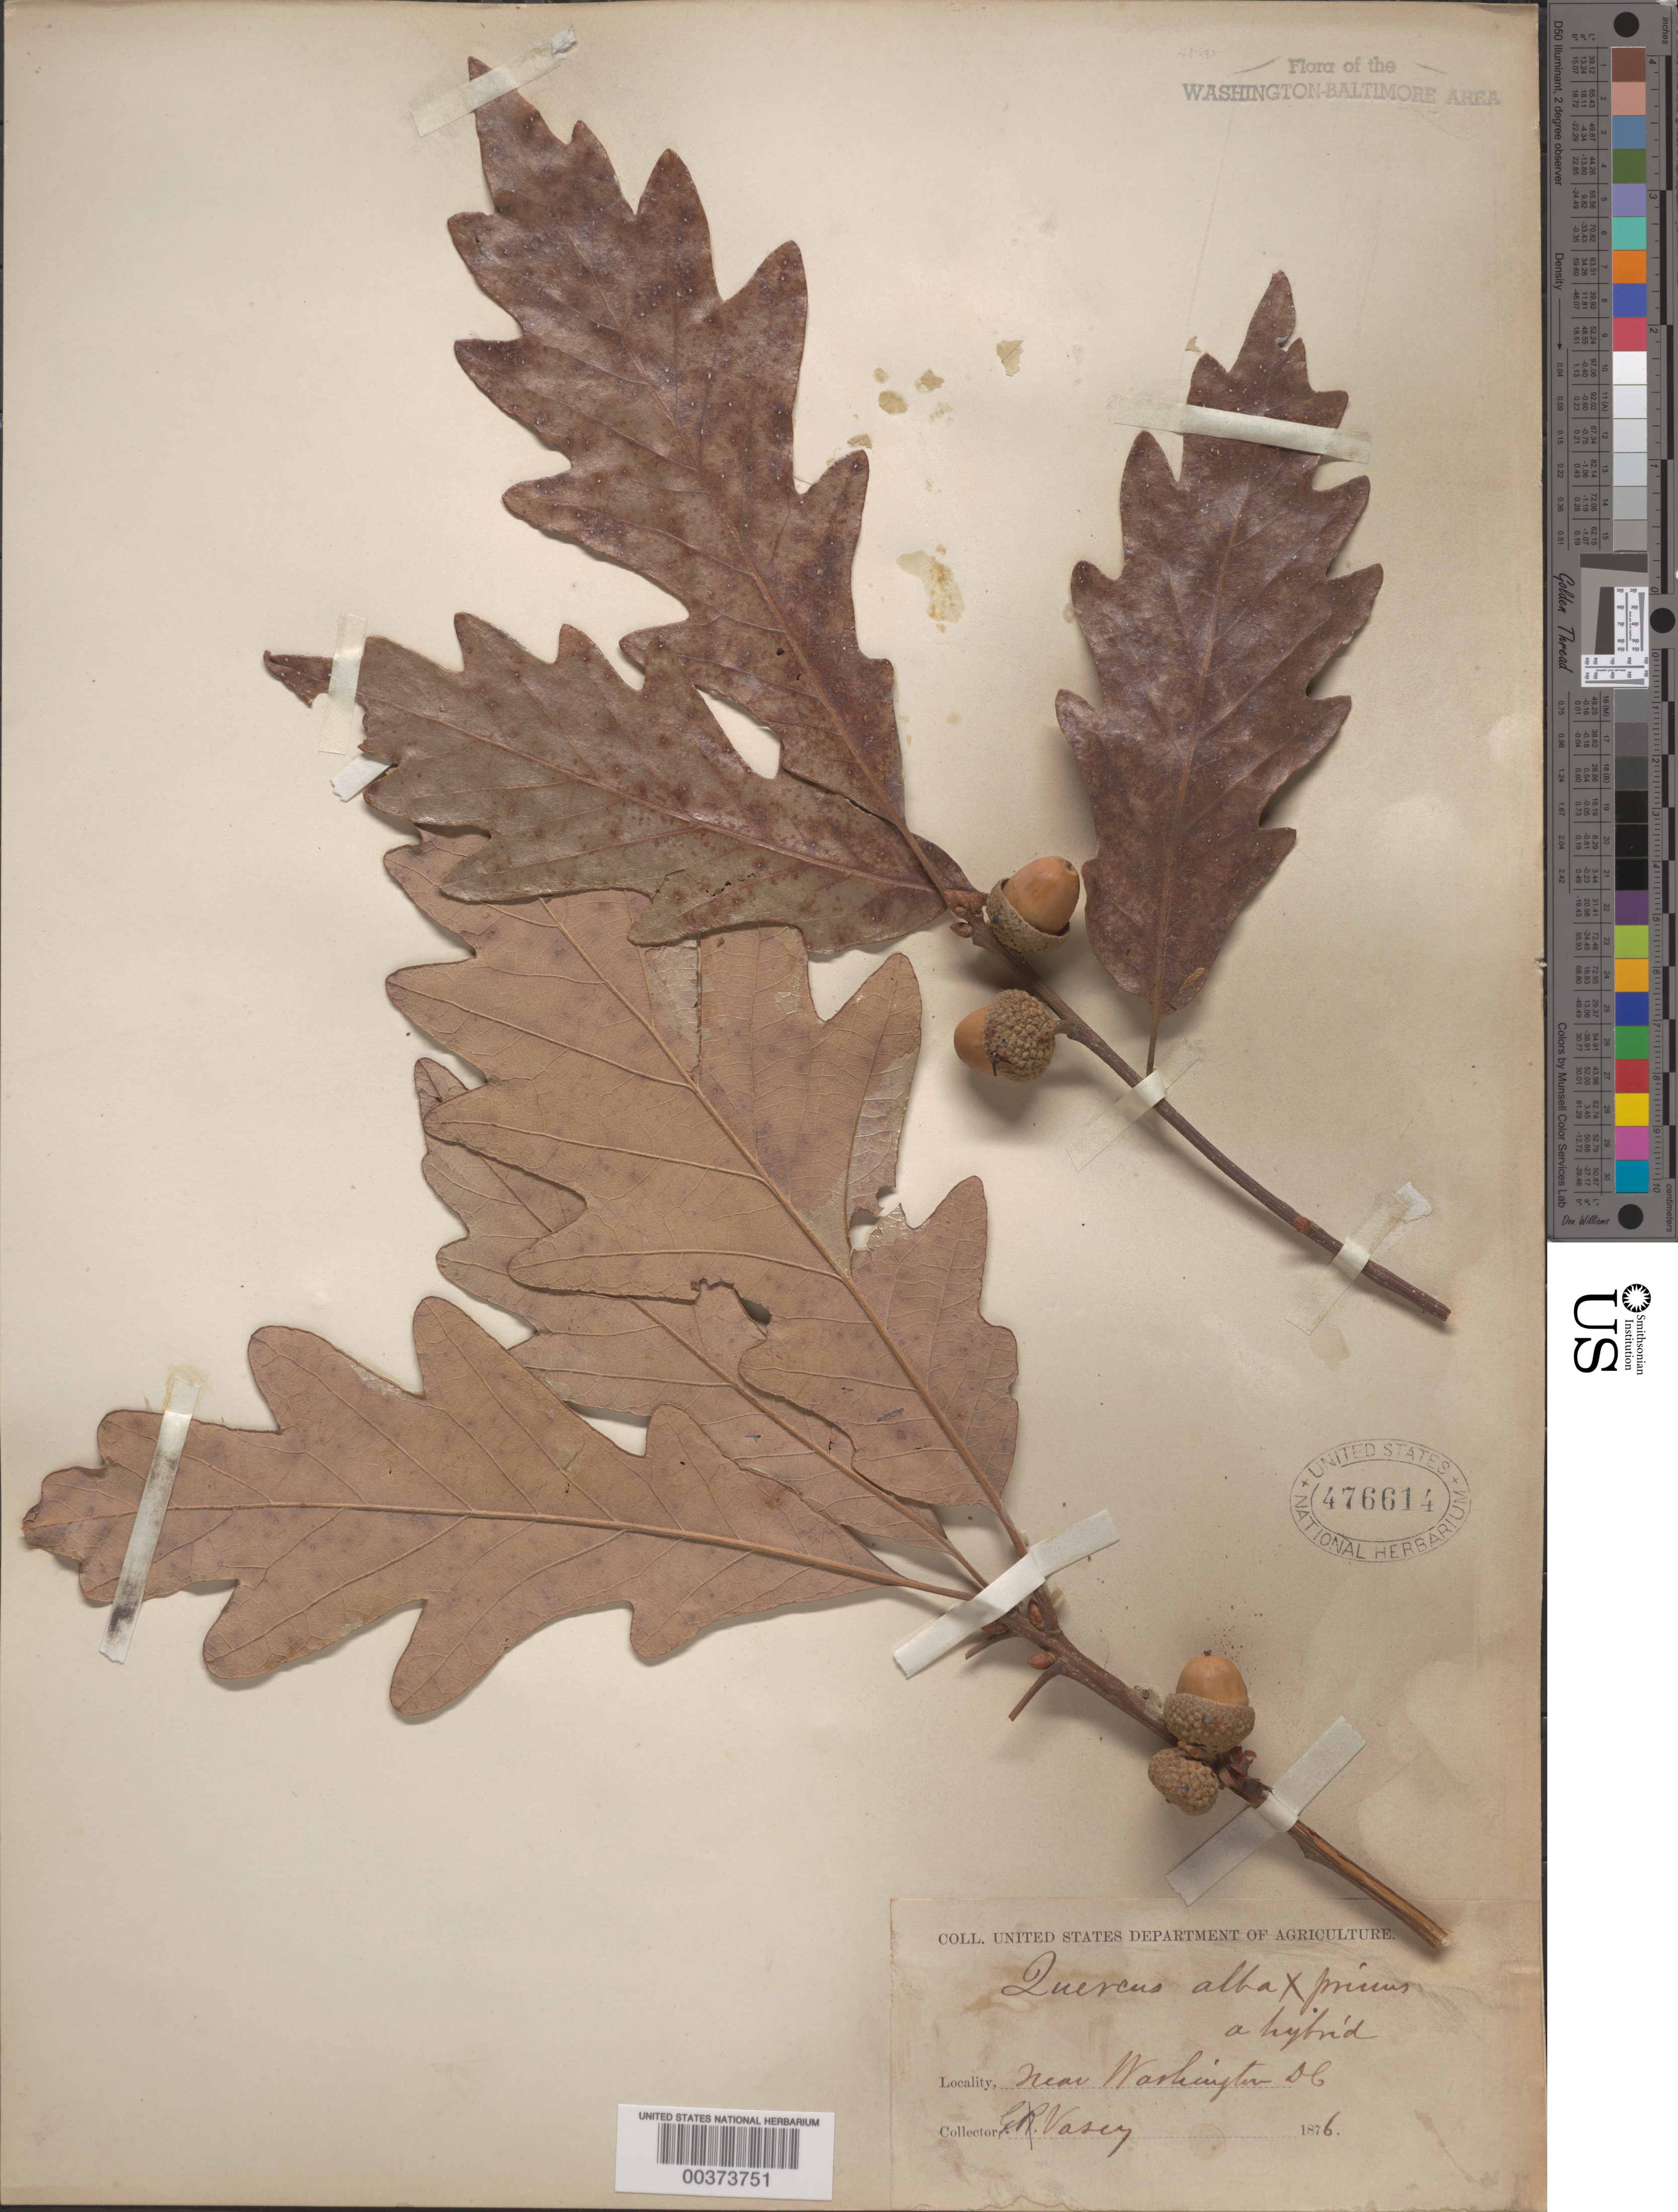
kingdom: Plantae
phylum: Tracheophyta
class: Magnoliopsida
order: Fagales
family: Fagaceae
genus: Quercus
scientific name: Quercus x saulii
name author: C. K. Schneider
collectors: G. Vasey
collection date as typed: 1876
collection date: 1876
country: United States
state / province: District of Columbia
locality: Washington DC area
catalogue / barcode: US 476614